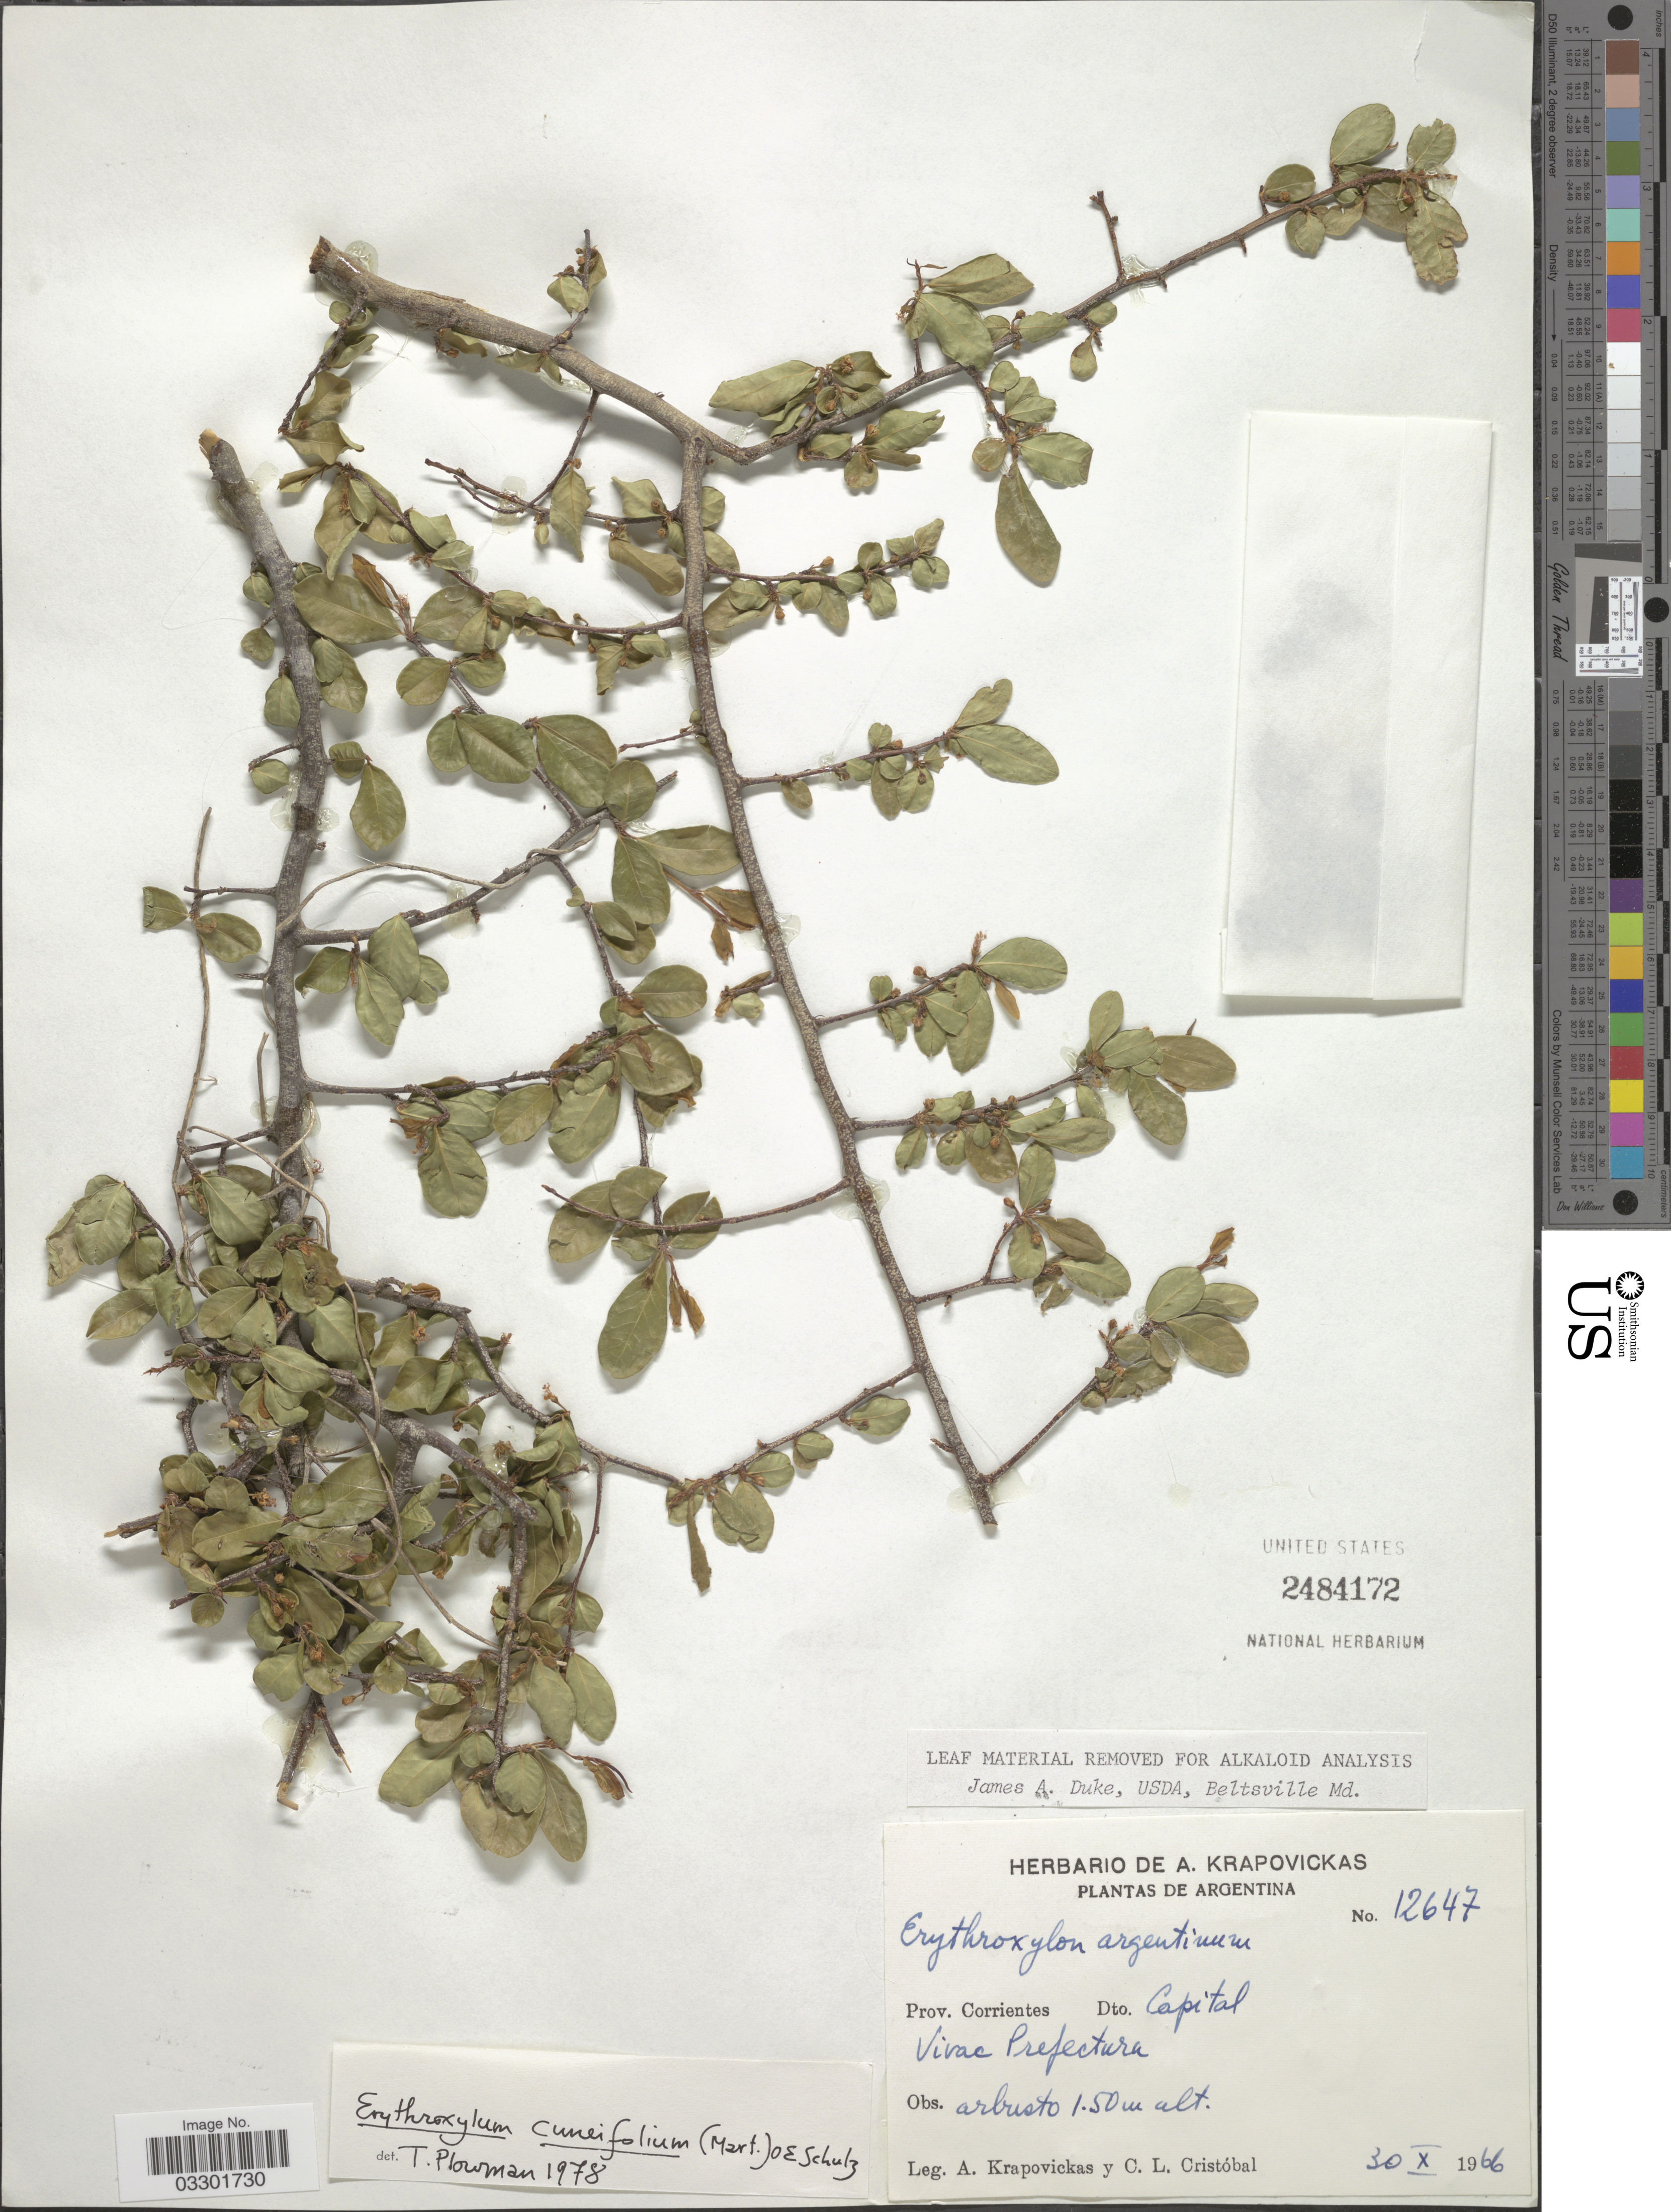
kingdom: Plantae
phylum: Tracheophyta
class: Magnoliopsida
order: Malpighiales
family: Erythroxylaceae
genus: Erythroxylum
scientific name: Erythroxylum cuneifolium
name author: (Mart.) O.E. Schulz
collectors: A. Krapovickas & C. L. Cristóbal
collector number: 12647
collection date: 1966-10-30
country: Argentina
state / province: Corrientes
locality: Dto. Capital. Vivac Prefectura.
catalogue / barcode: US 2484172